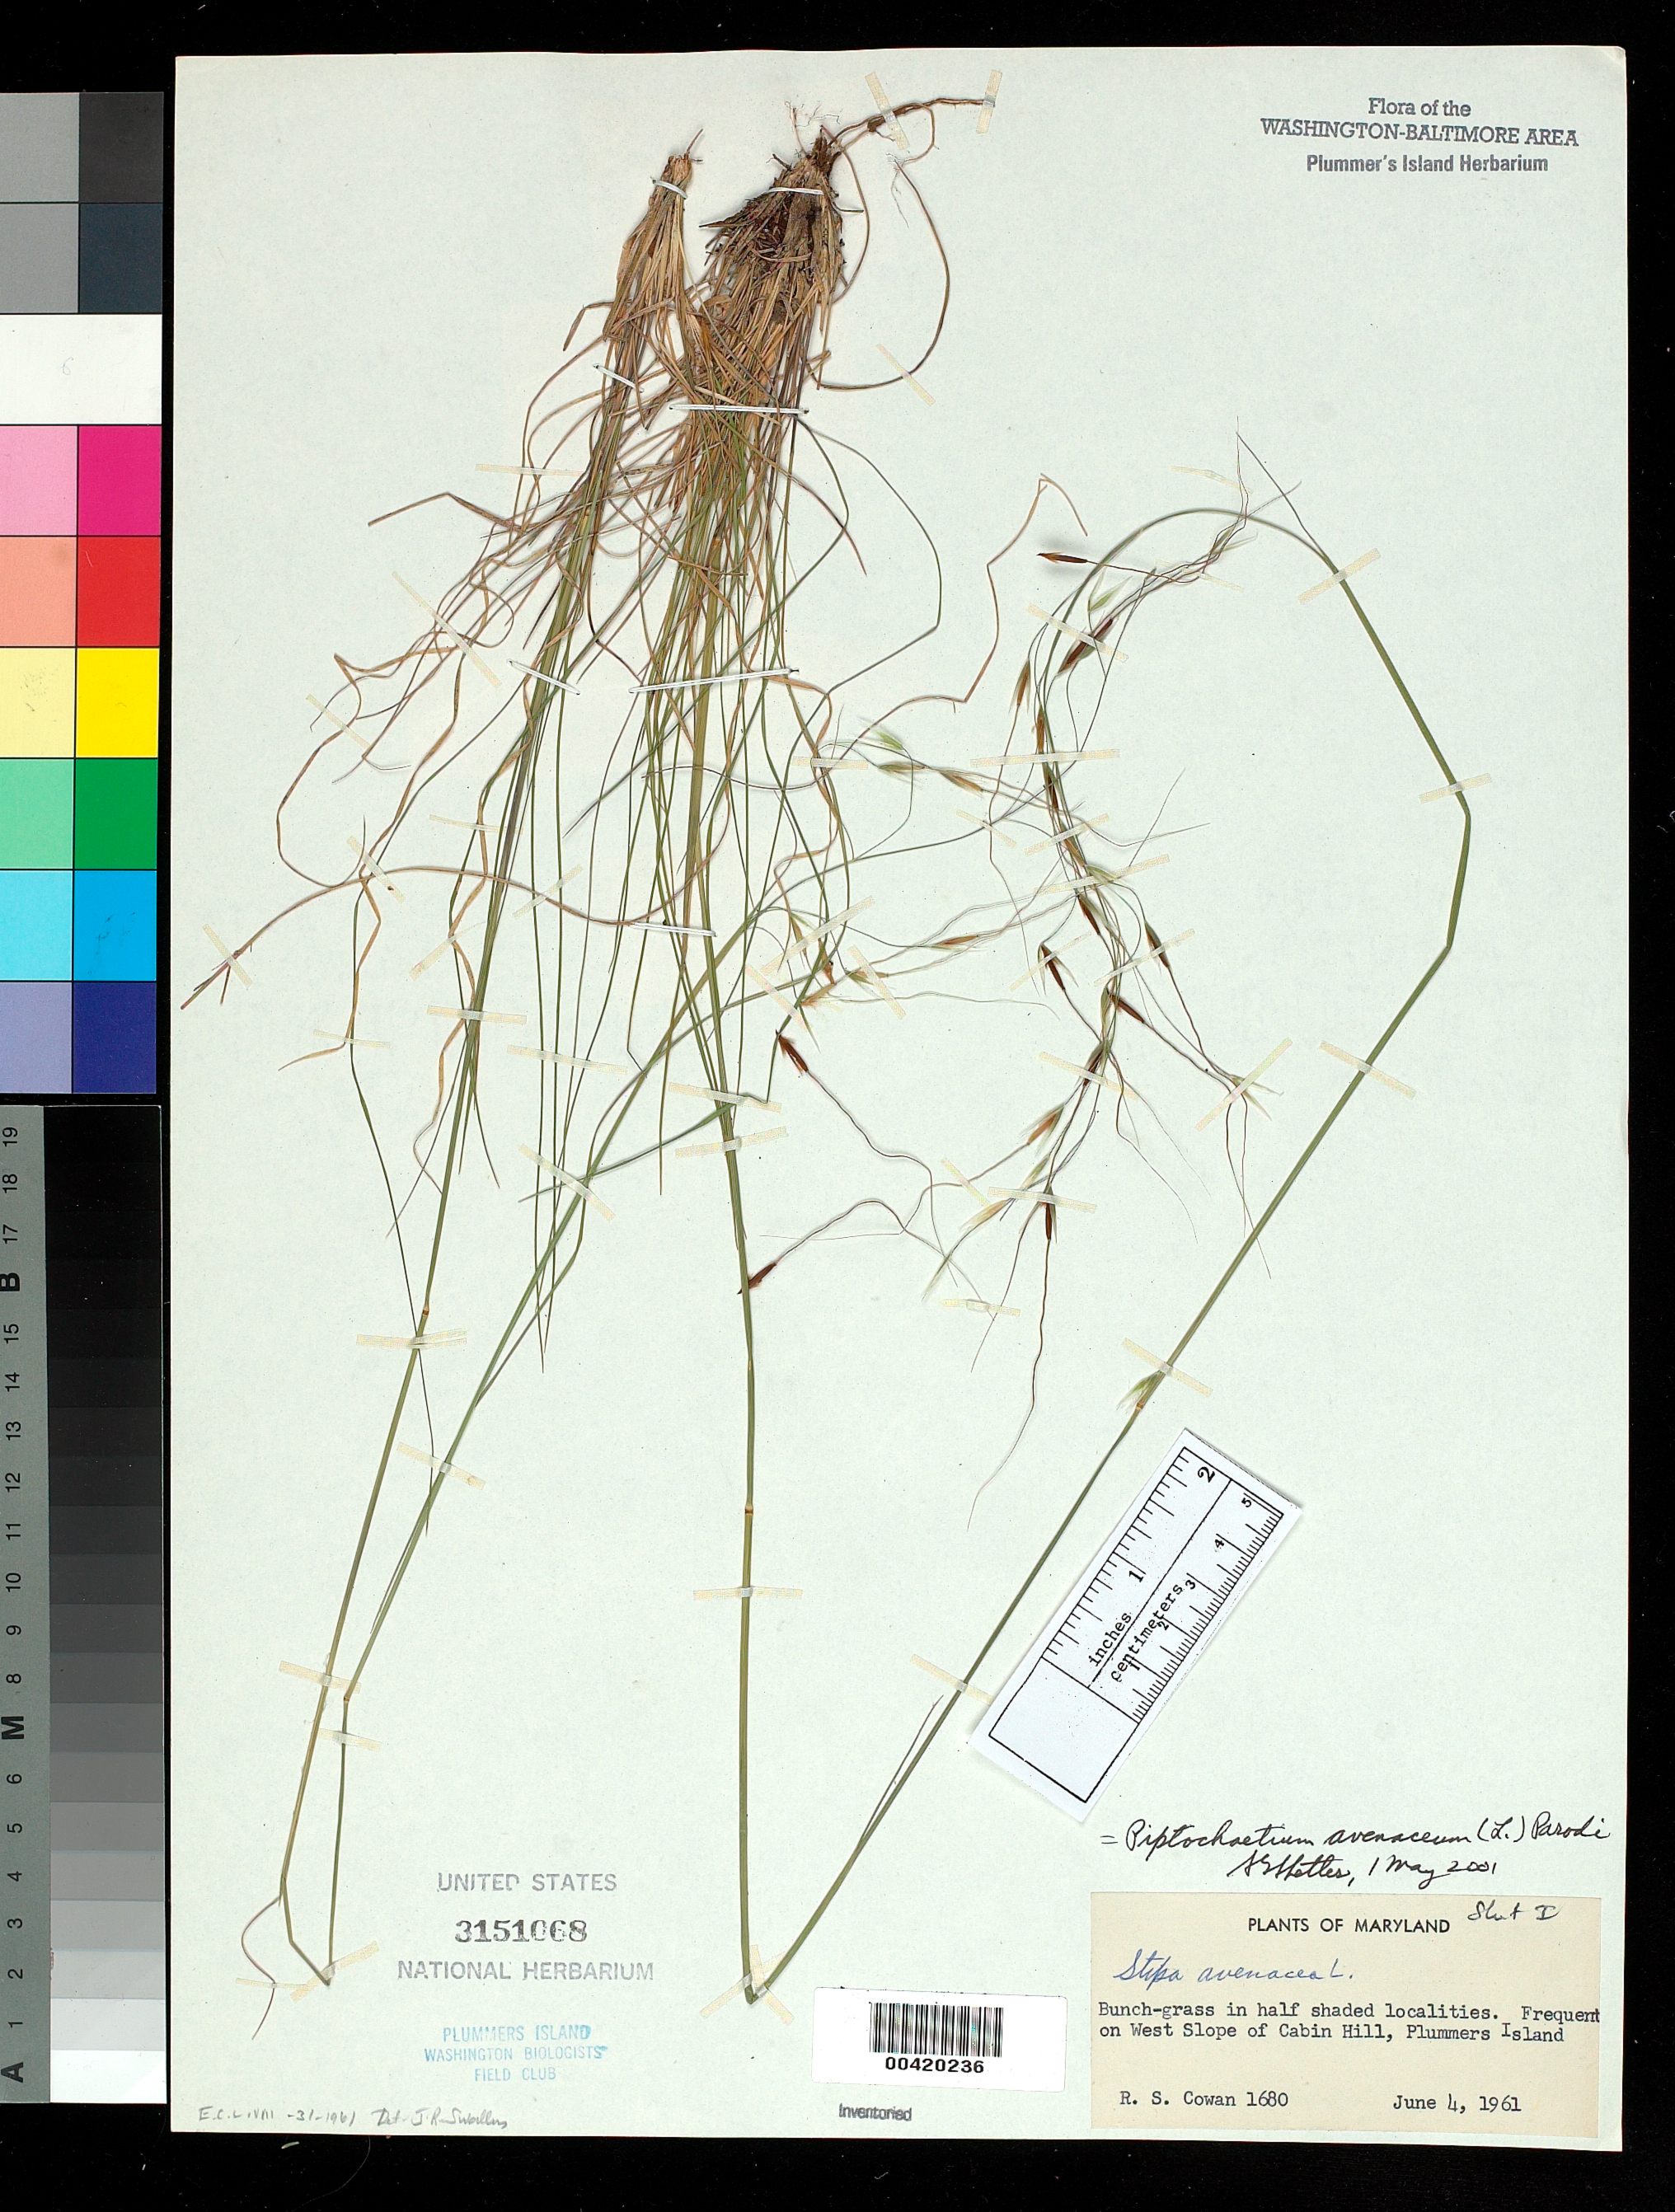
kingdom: Plantae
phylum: Tracheophyta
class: Liliopsida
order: Poales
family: Poaceae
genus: Piptochaetium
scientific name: Piptochaetium avenaceum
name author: (L.) Parodi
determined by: Shetler, Stanwyn G., (US), NMNH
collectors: R. S. Cowan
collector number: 1680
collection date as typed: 04 Jun 1961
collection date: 1961-06-04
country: United States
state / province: Maryland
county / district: Montgomery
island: Plummers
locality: Plummer's Island; west slope of Cabin Hill C. & O. Canal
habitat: In half shaded localites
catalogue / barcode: US 3151068